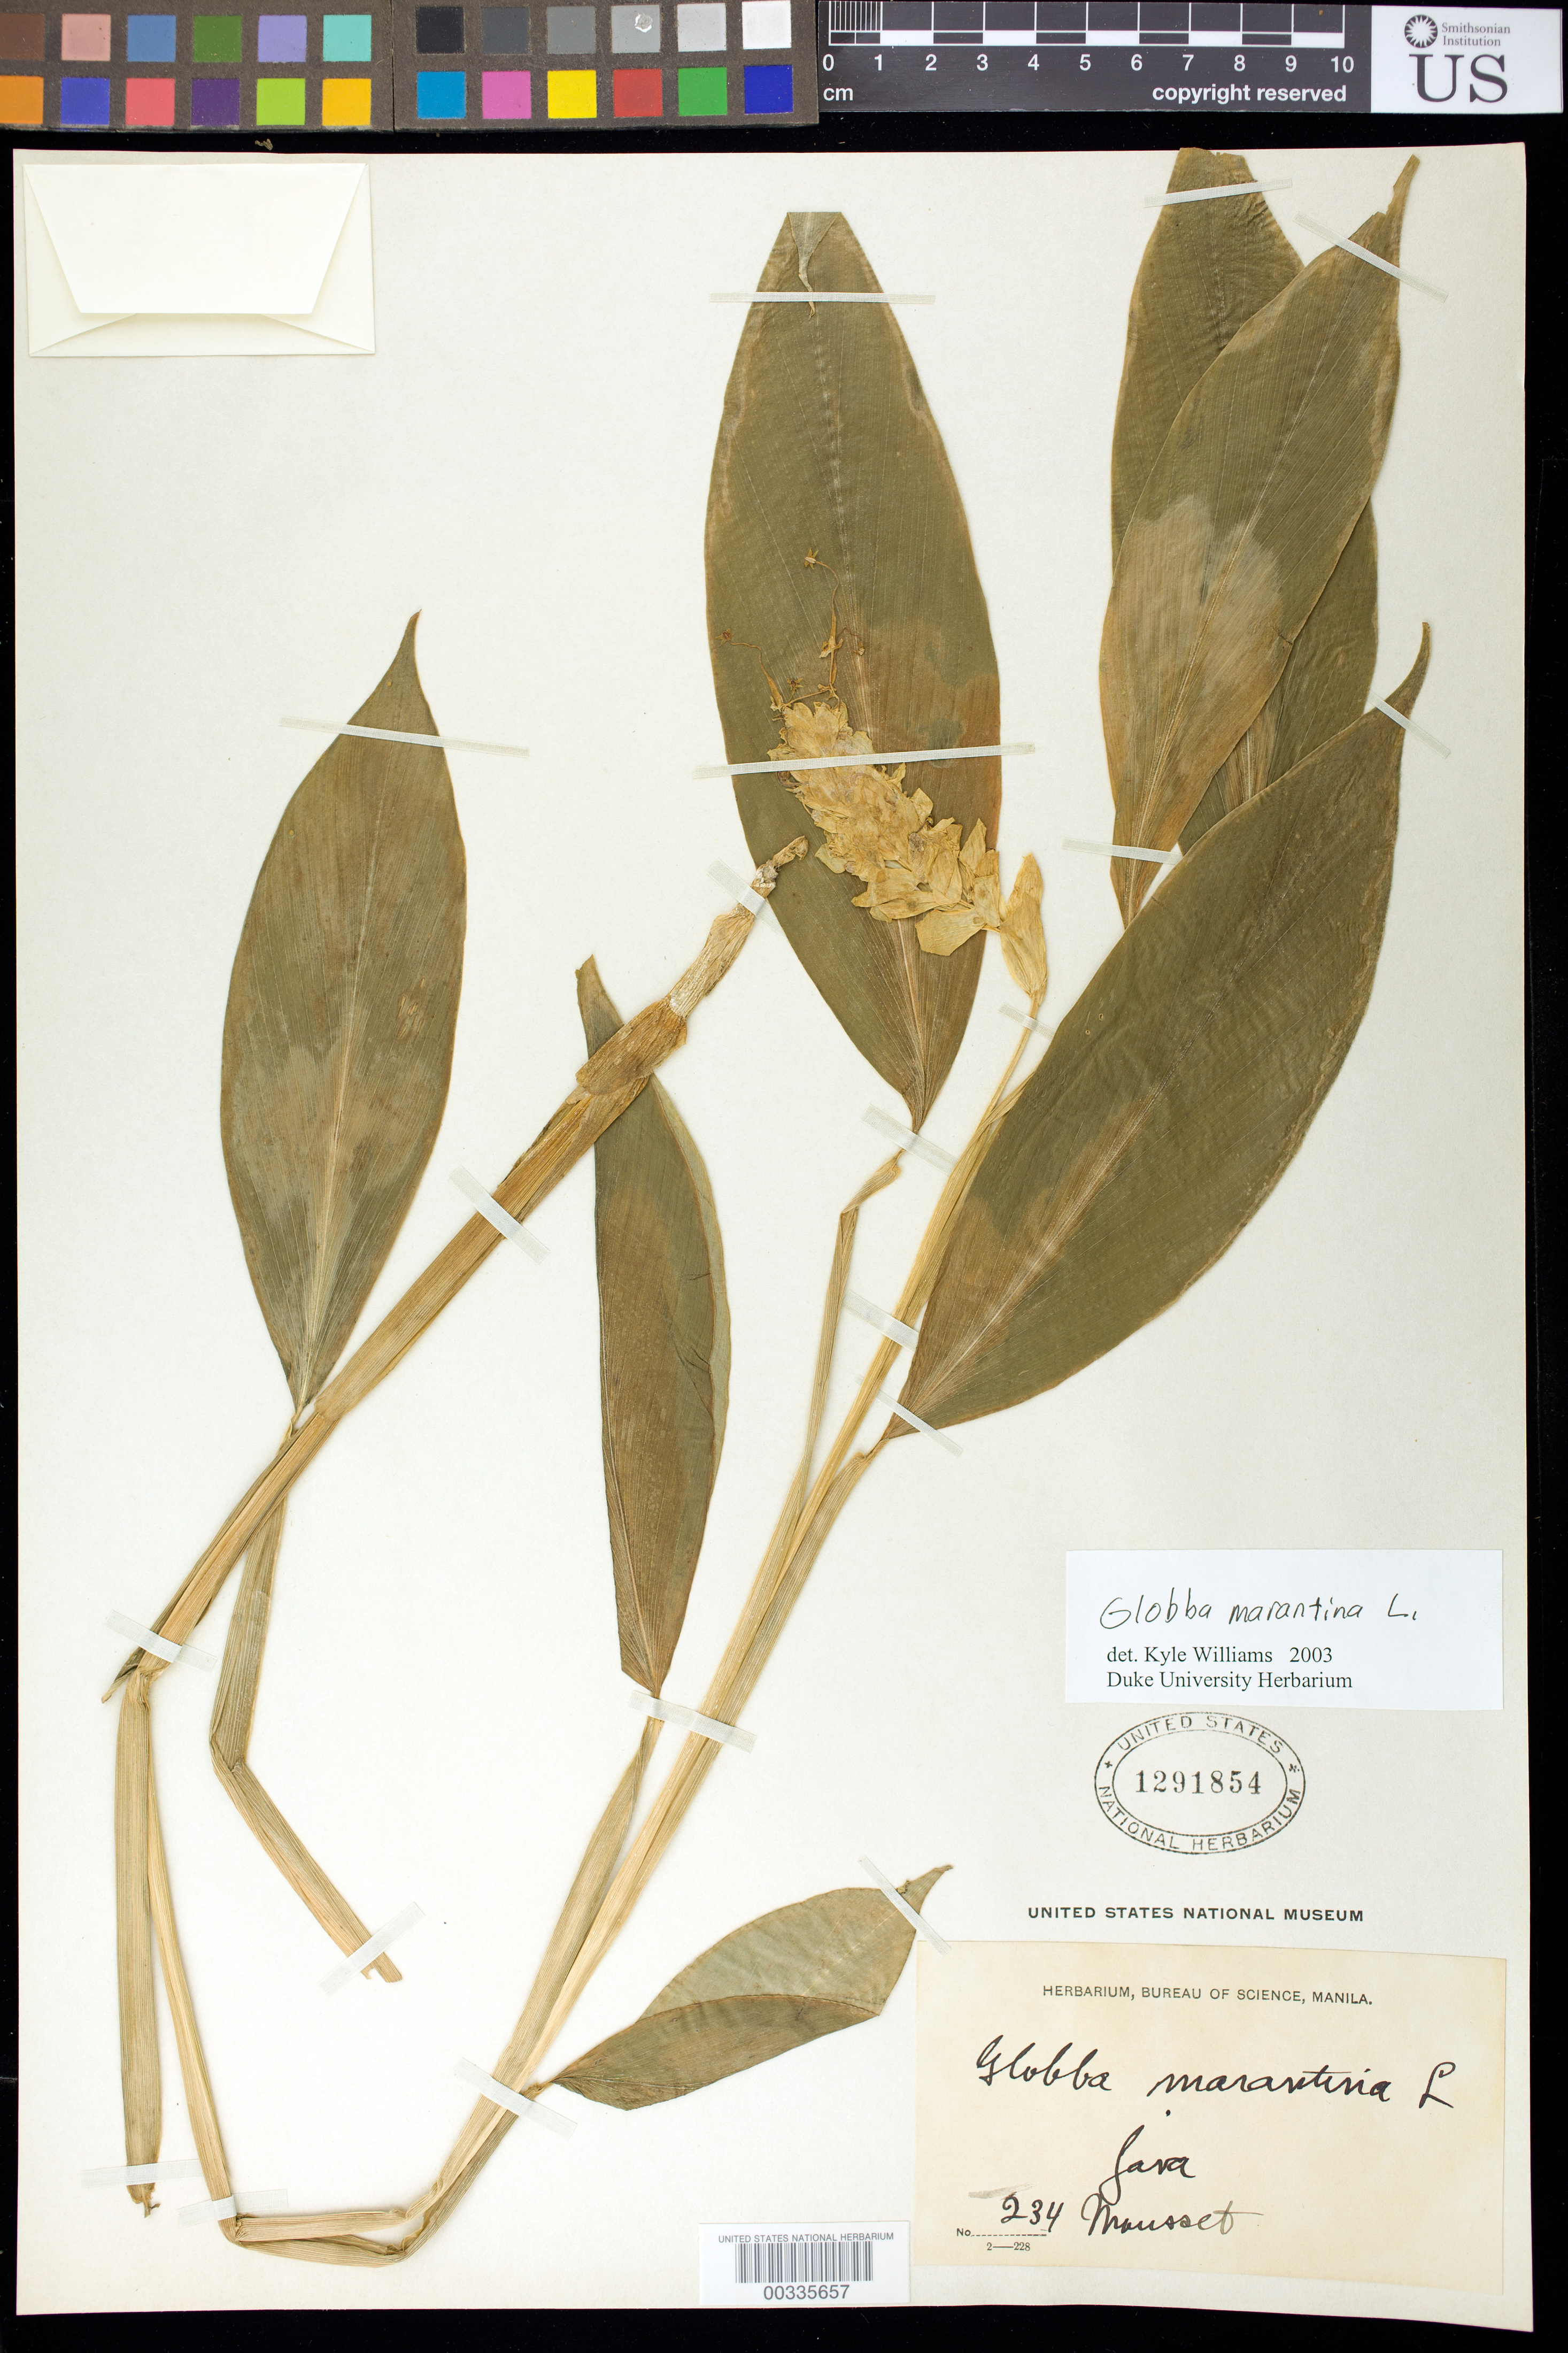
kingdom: Plantae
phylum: Tracheophyta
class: Liliopsida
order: Zingiberales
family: Zingiberaceae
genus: Globba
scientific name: Globba marantina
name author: L.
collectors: -. Mausset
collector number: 234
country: Indonesia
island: Java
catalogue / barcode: US 1291854